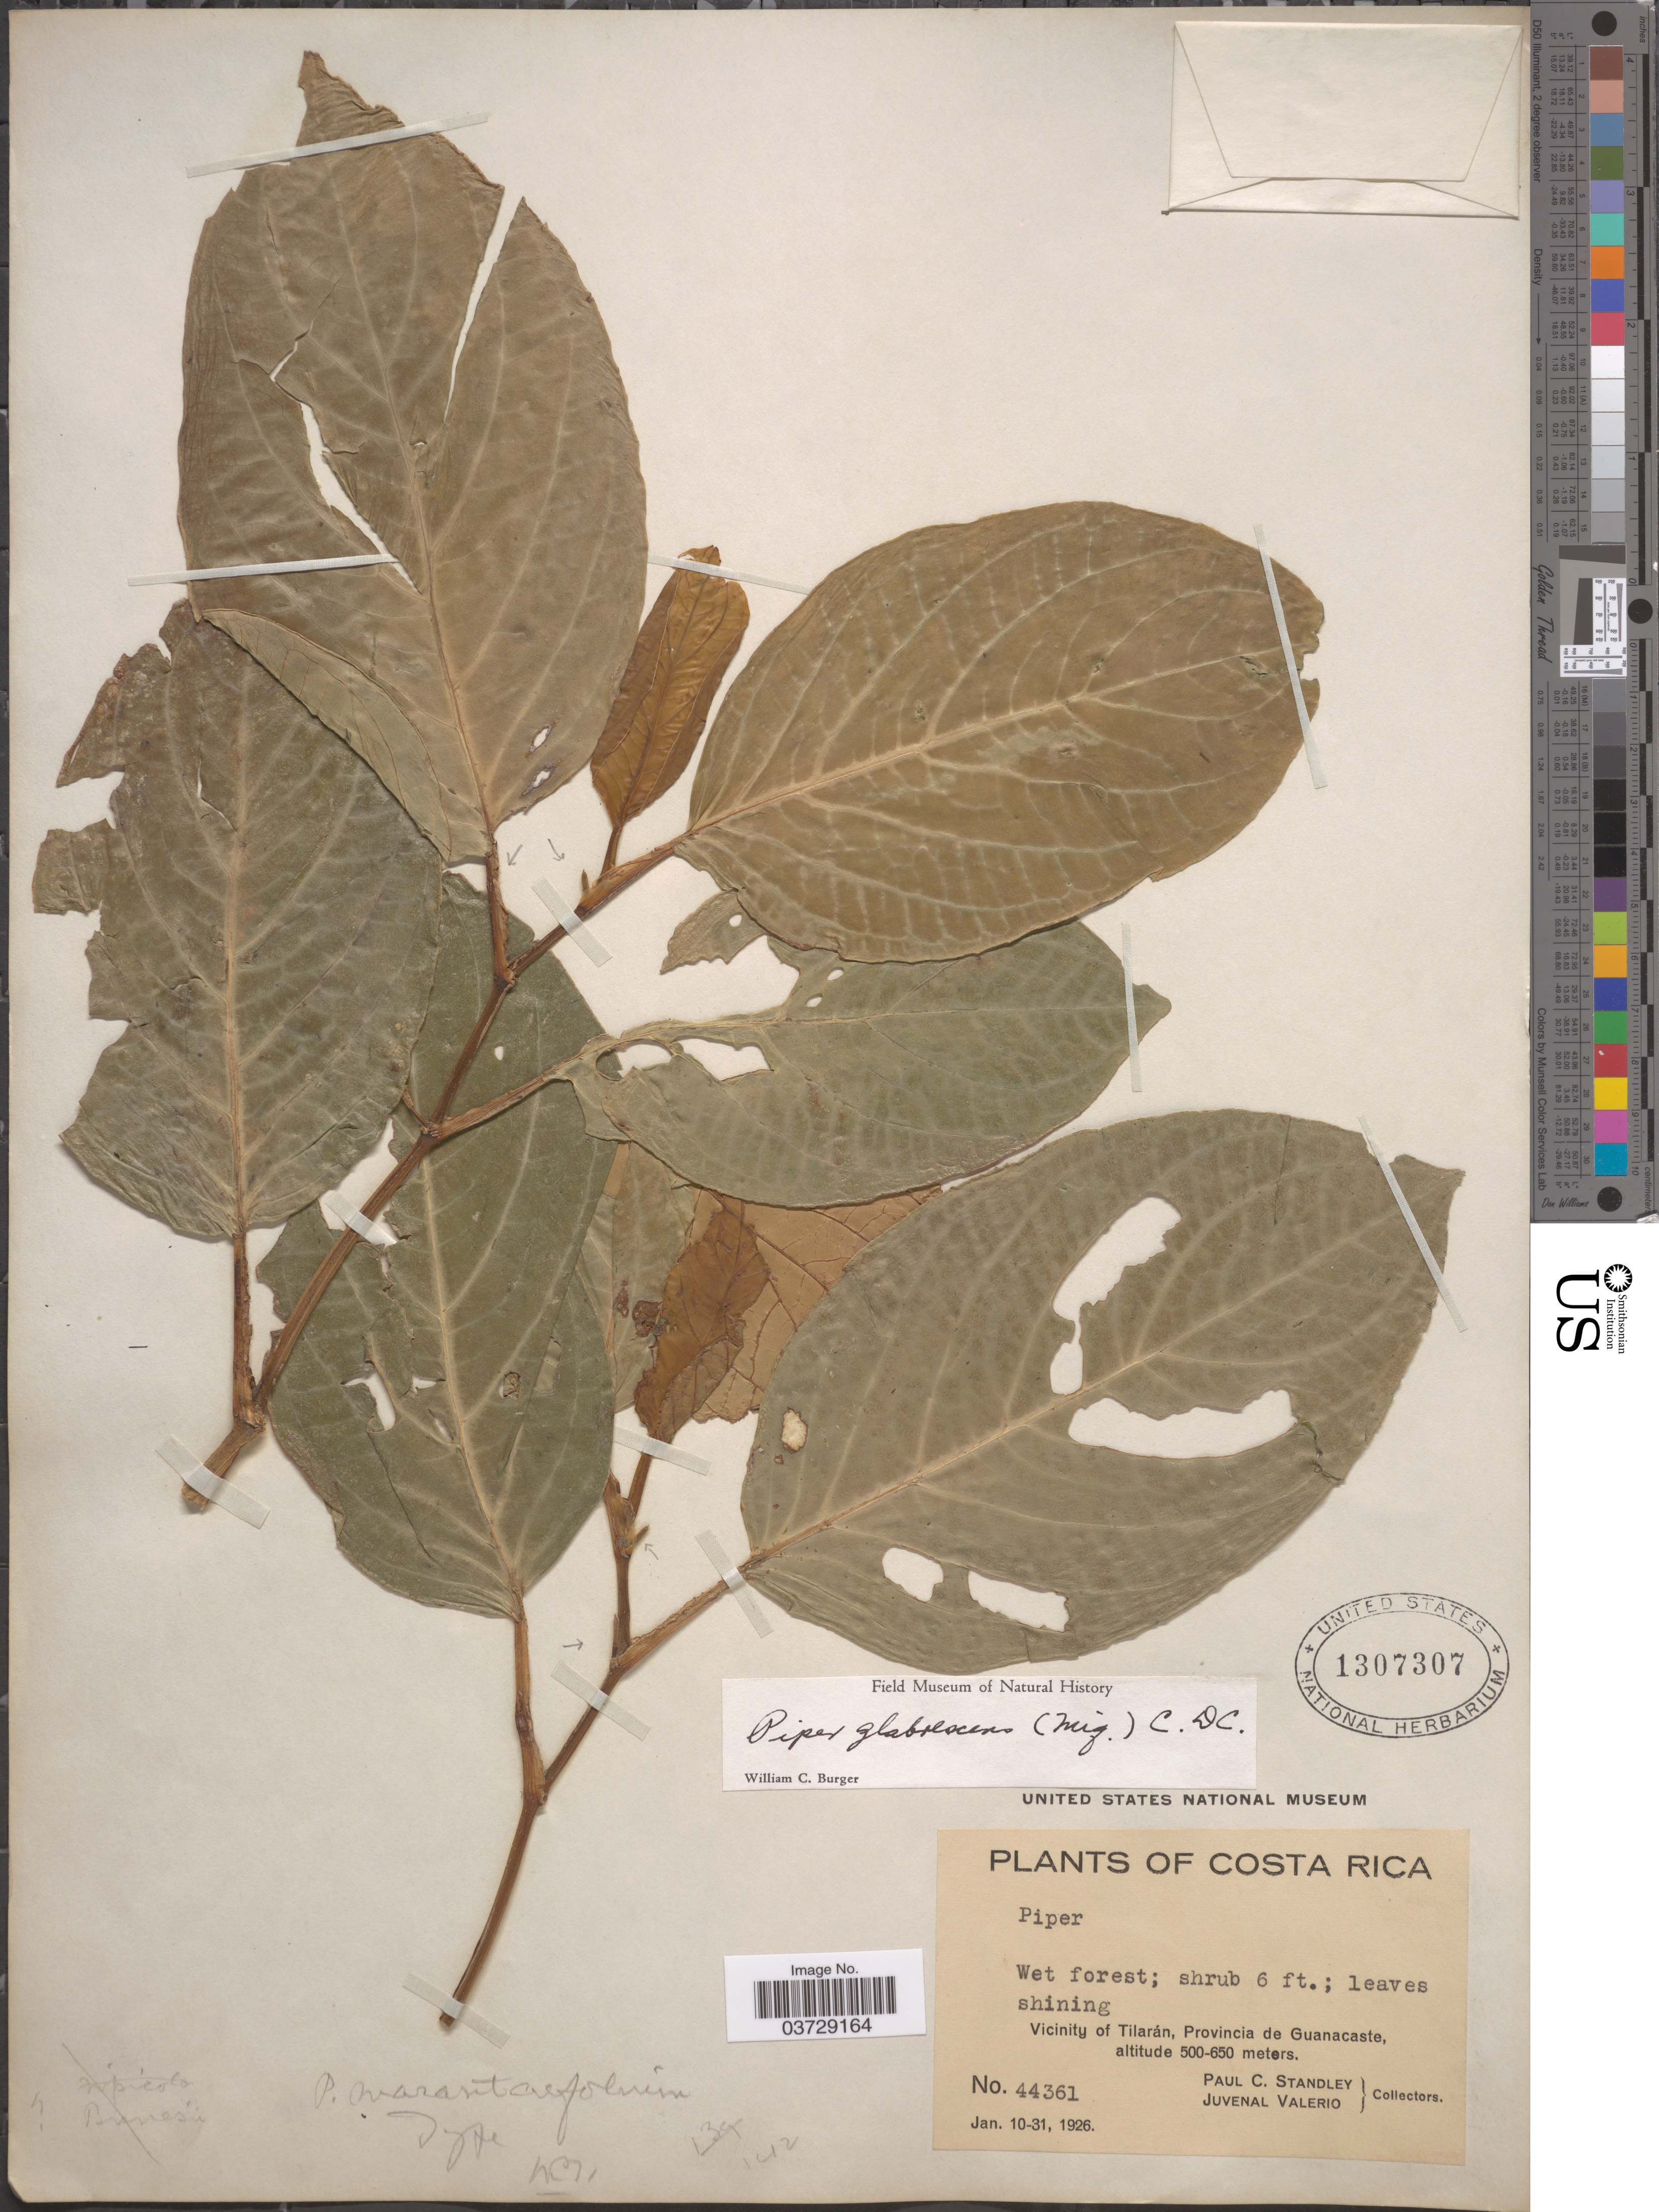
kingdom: Plantae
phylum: Tracheophyta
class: Magnoliopsida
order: Piperales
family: Piperaceae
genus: Piper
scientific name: Piper glabrescens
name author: (Miq.) C. DC.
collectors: P. C. Standley & J. Valerio R.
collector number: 44361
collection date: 1926-01-10/1926-01-31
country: Costa Rica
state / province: Guanacaste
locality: Vicinity of Tilarán.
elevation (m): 500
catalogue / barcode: US 1307307